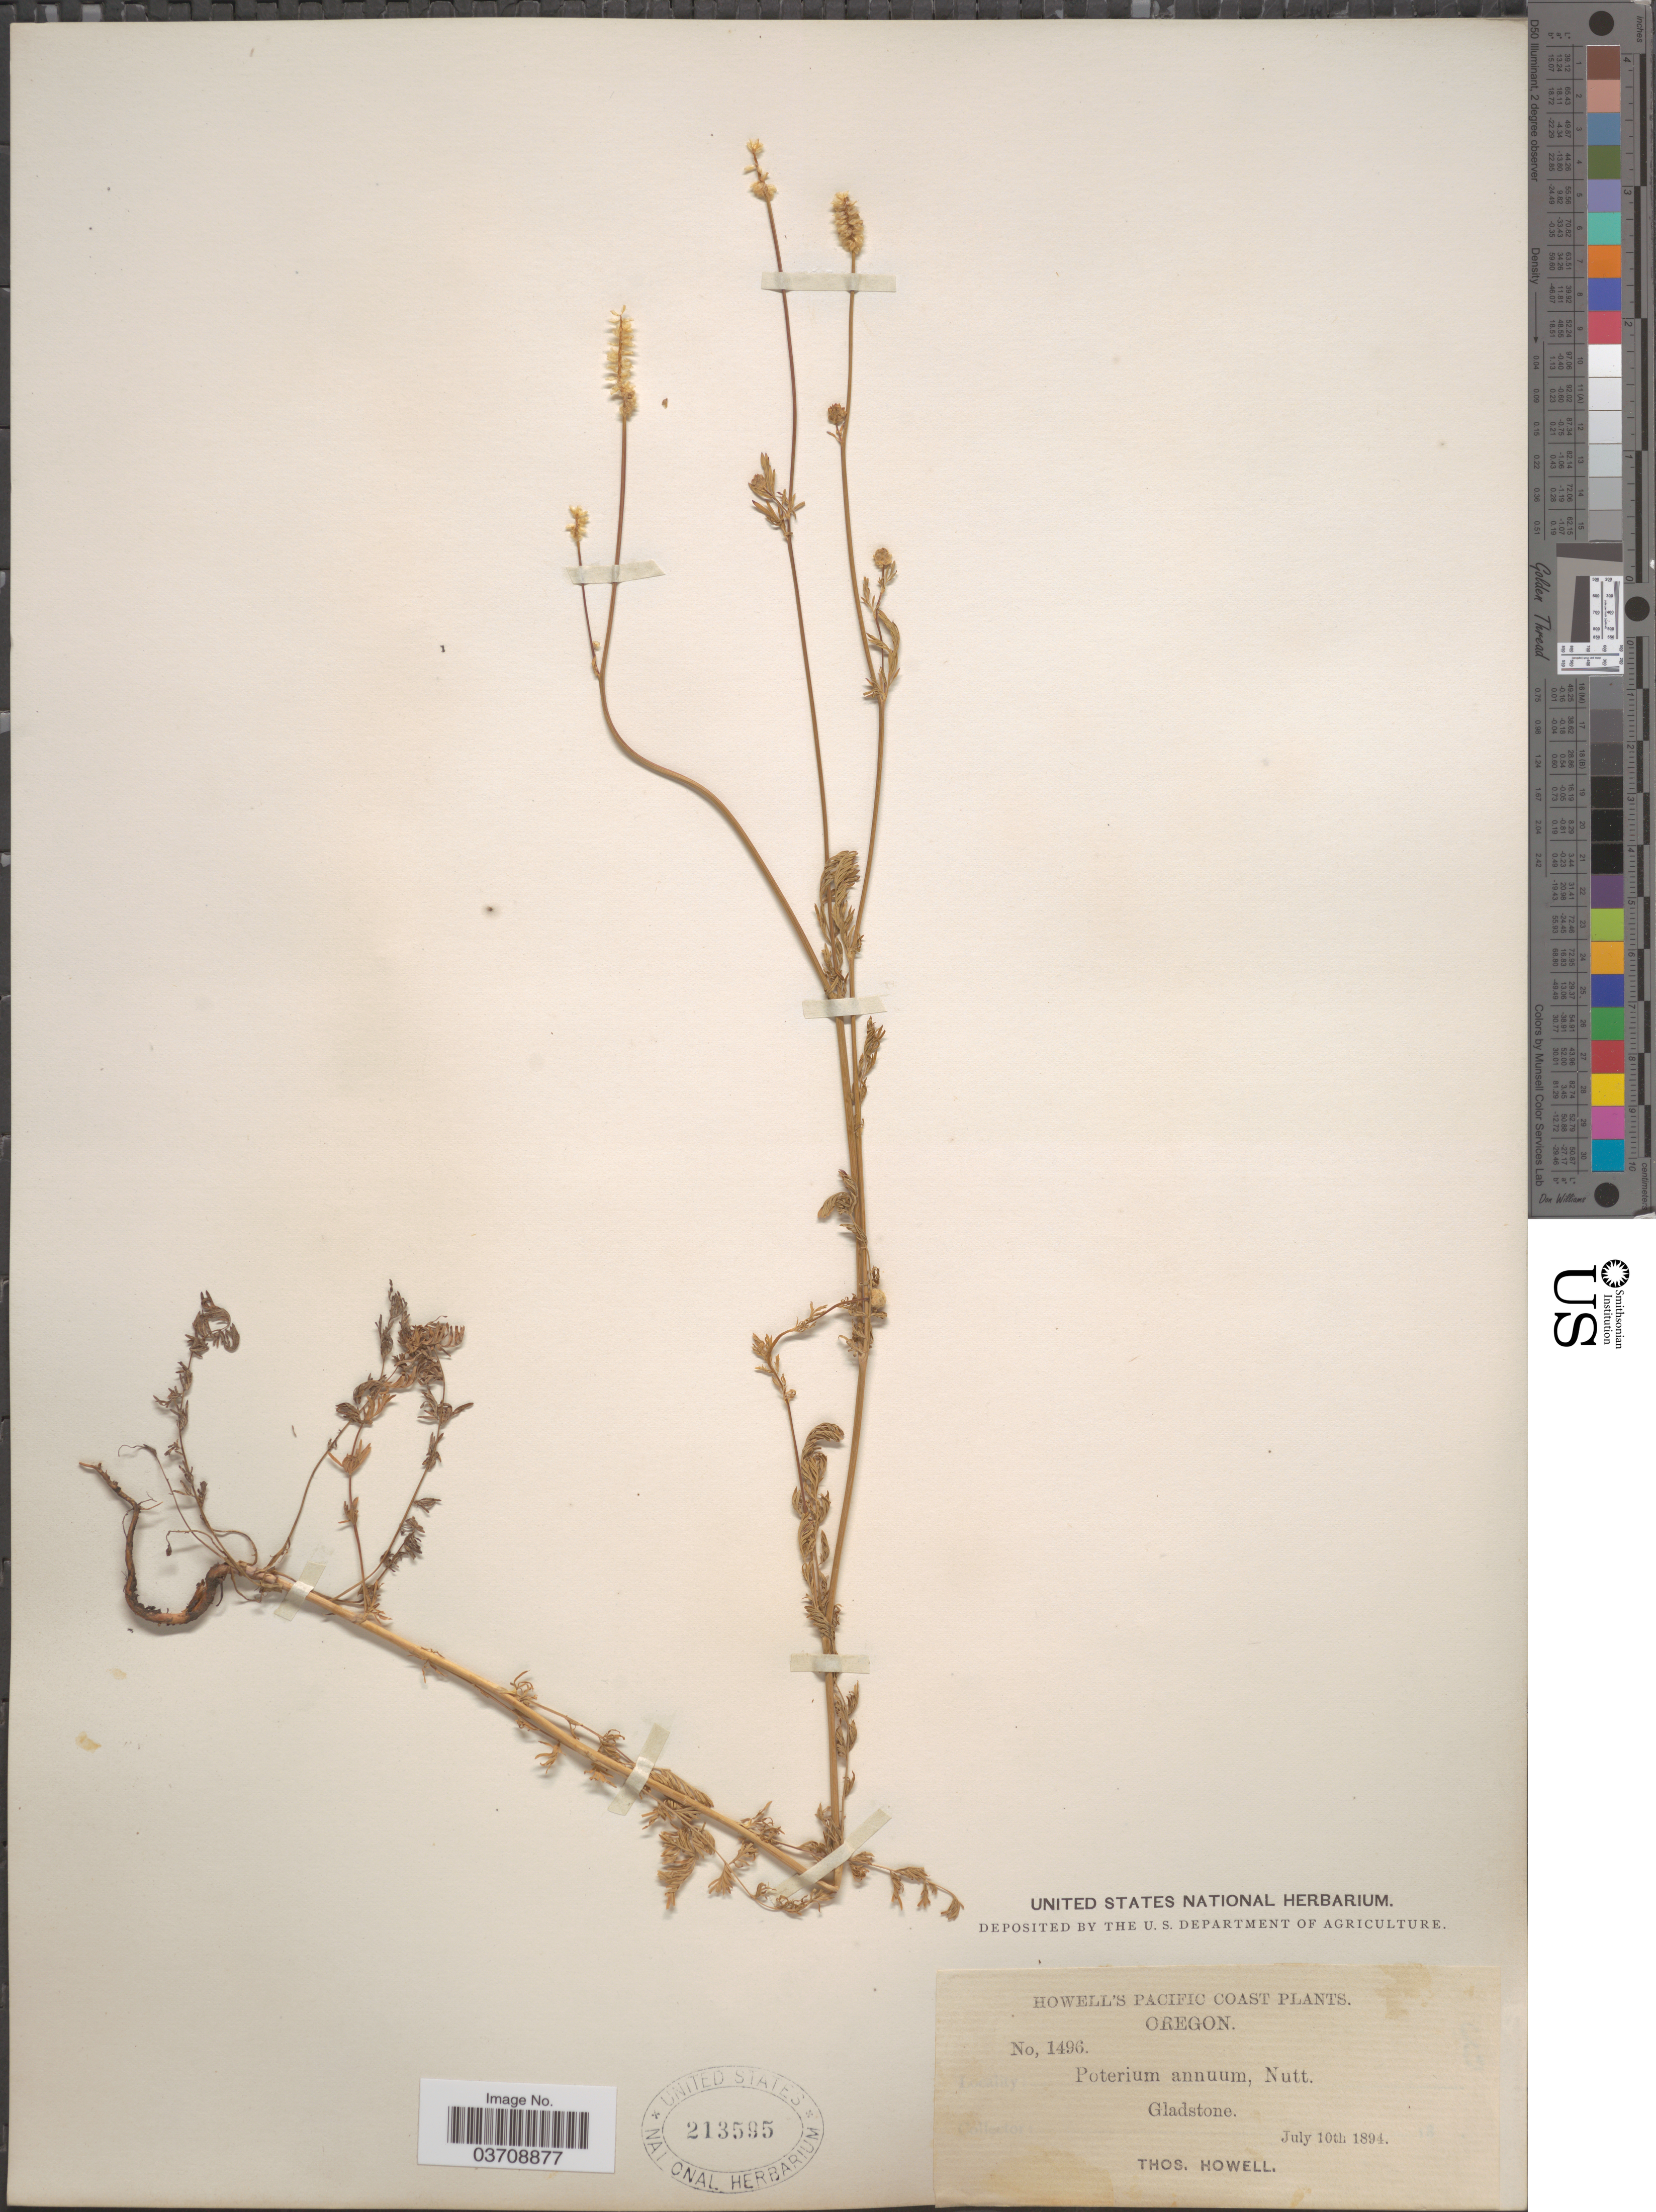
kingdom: Plantae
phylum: Tracheophyta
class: Magnoliopsida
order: Rosales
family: Rosaceae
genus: Sanguisorba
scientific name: Sanguisorba occidentalis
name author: Nutt.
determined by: Strong, Mark T., (BOT), Smithsonian Institution - National Museum of Natural History (UNITED STATES)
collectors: T. Howell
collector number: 1496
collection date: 1894-07-10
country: United States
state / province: Oregon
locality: Pacific Coast. Gladstone.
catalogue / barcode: US 213595